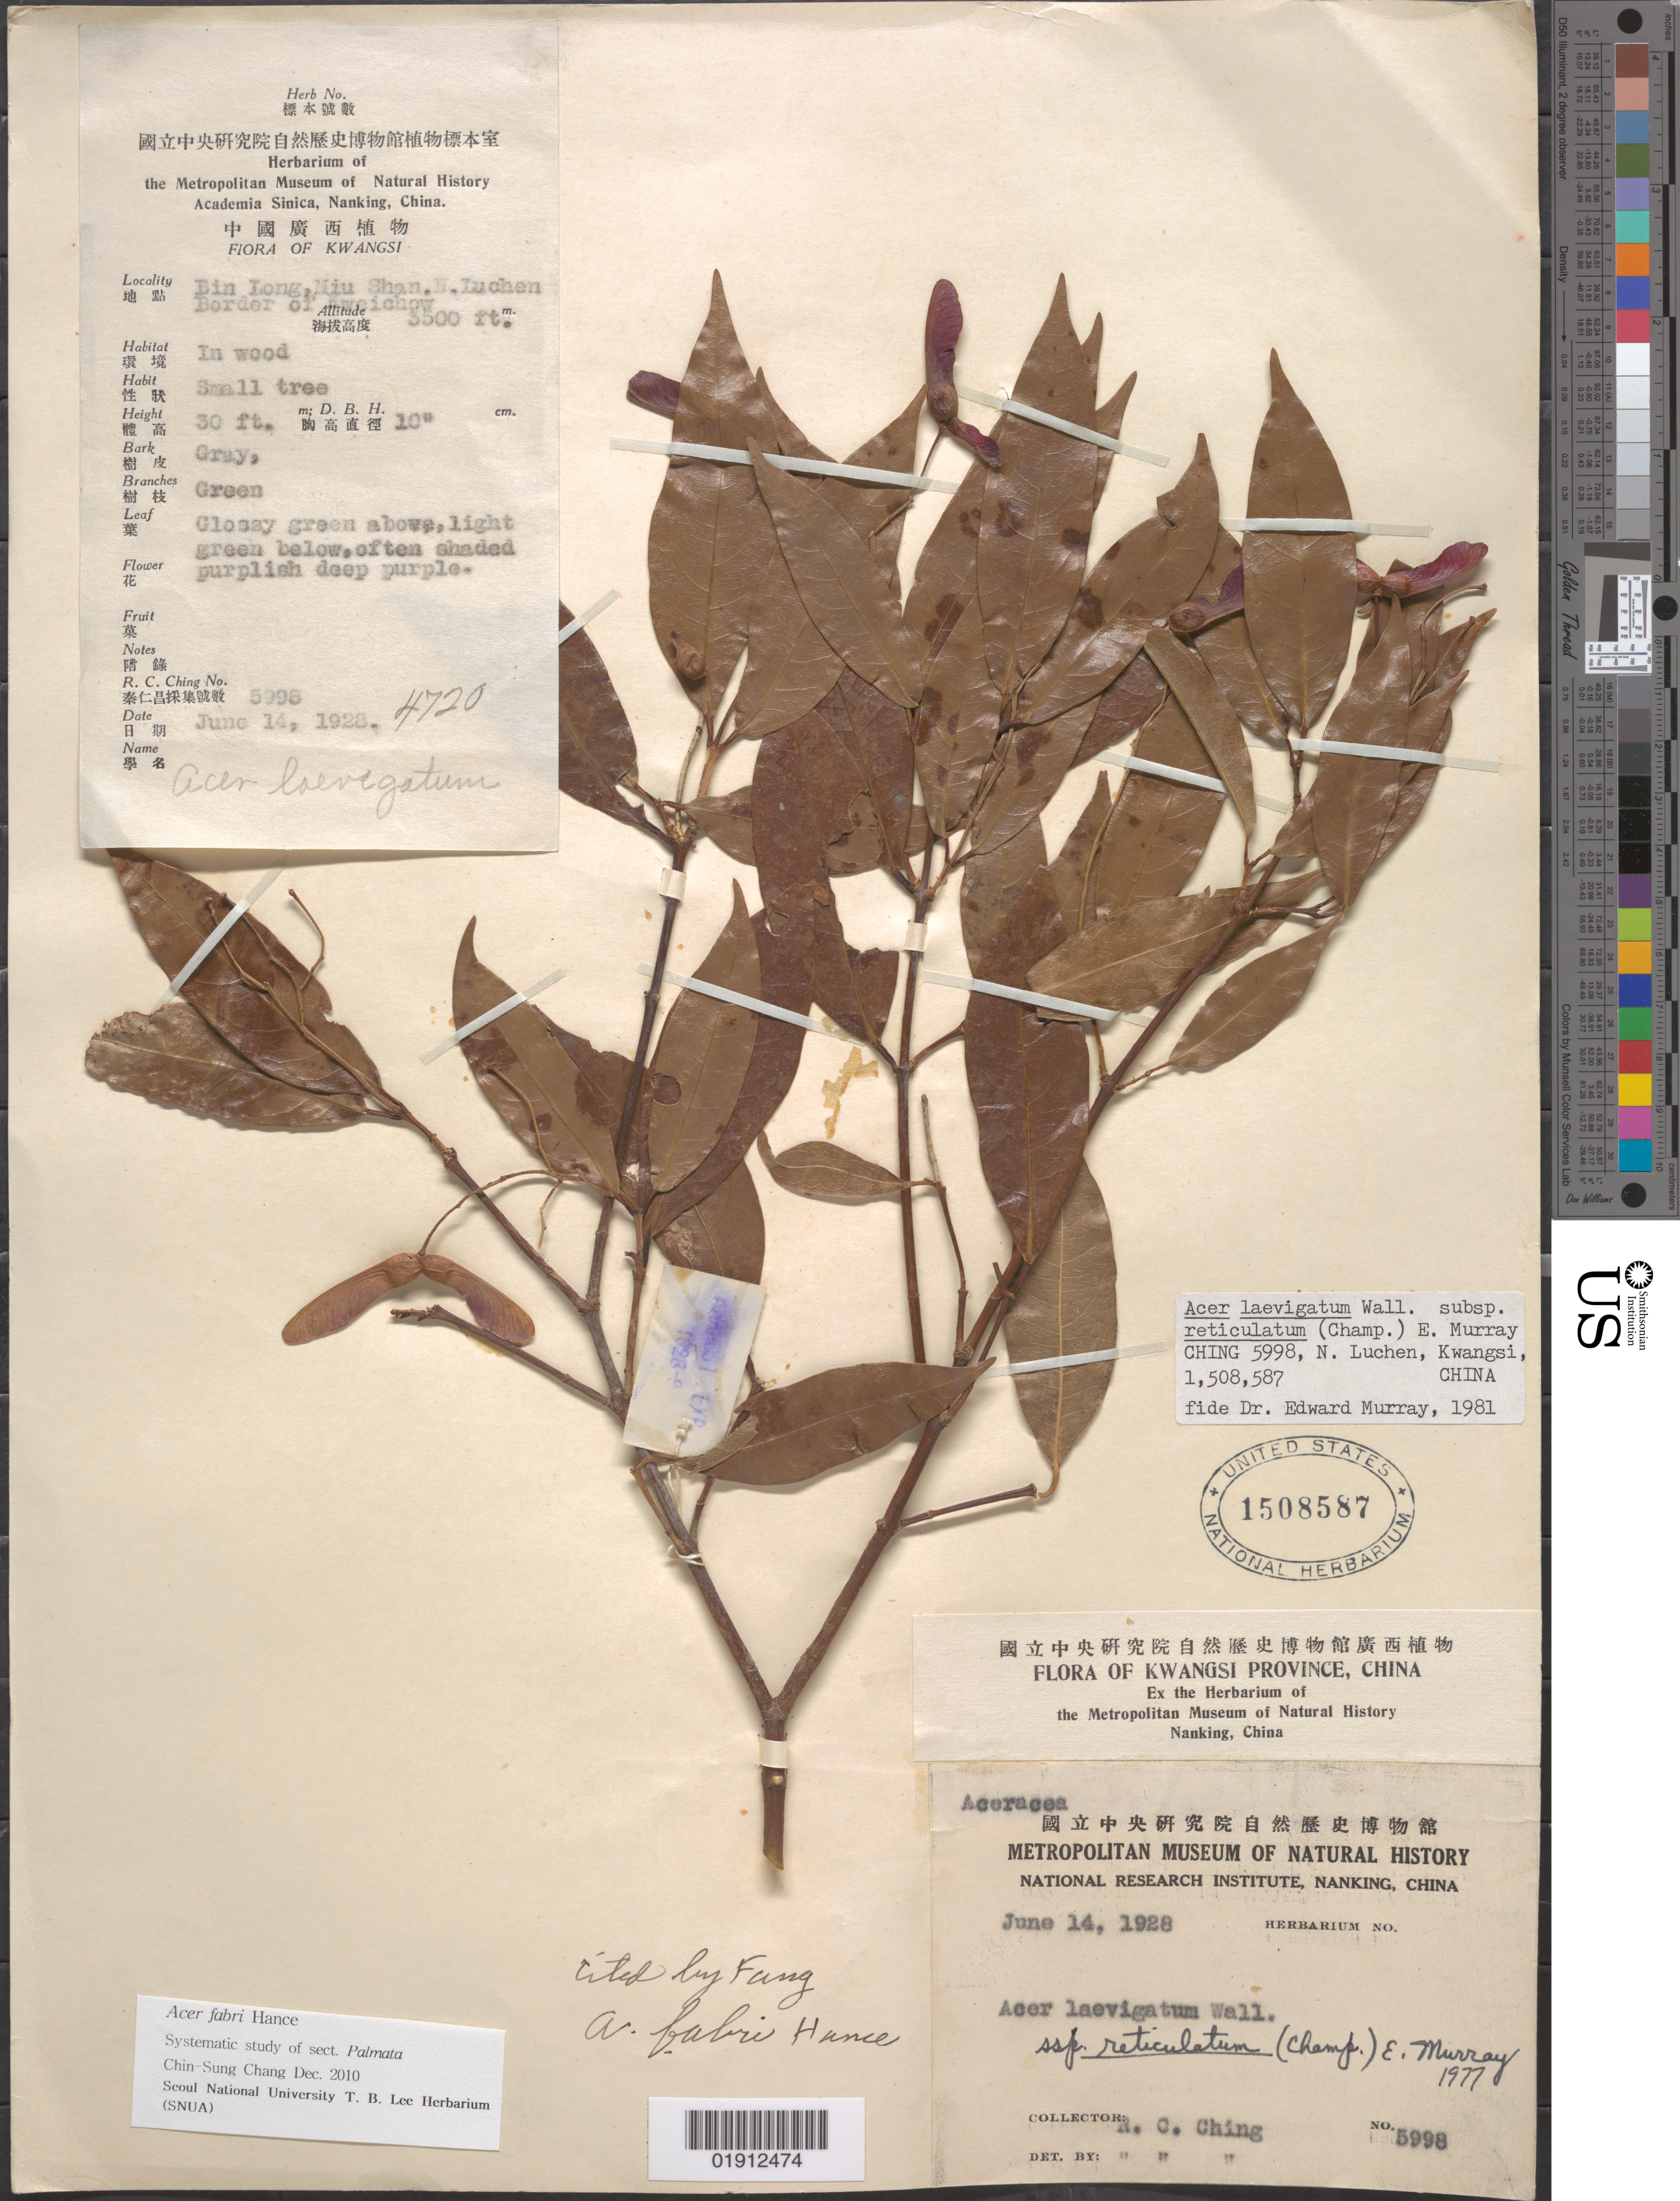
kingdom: Plantae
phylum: Tracheophyta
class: Magnoliopsida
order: Sapindales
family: Sapindaceae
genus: Acer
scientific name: Acer fabri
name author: Hance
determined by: Chang, C. S., (SNUA)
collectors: R. C. Ching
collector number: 5998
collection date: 1928-06-14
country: China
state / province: Guangxi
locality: Kwangsi [Guangxi], Bin Long, Miu Shan, N. Luchen, border of Kweichow [Guizhou]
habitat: In wood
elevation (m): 1067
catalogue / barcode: US 1508587